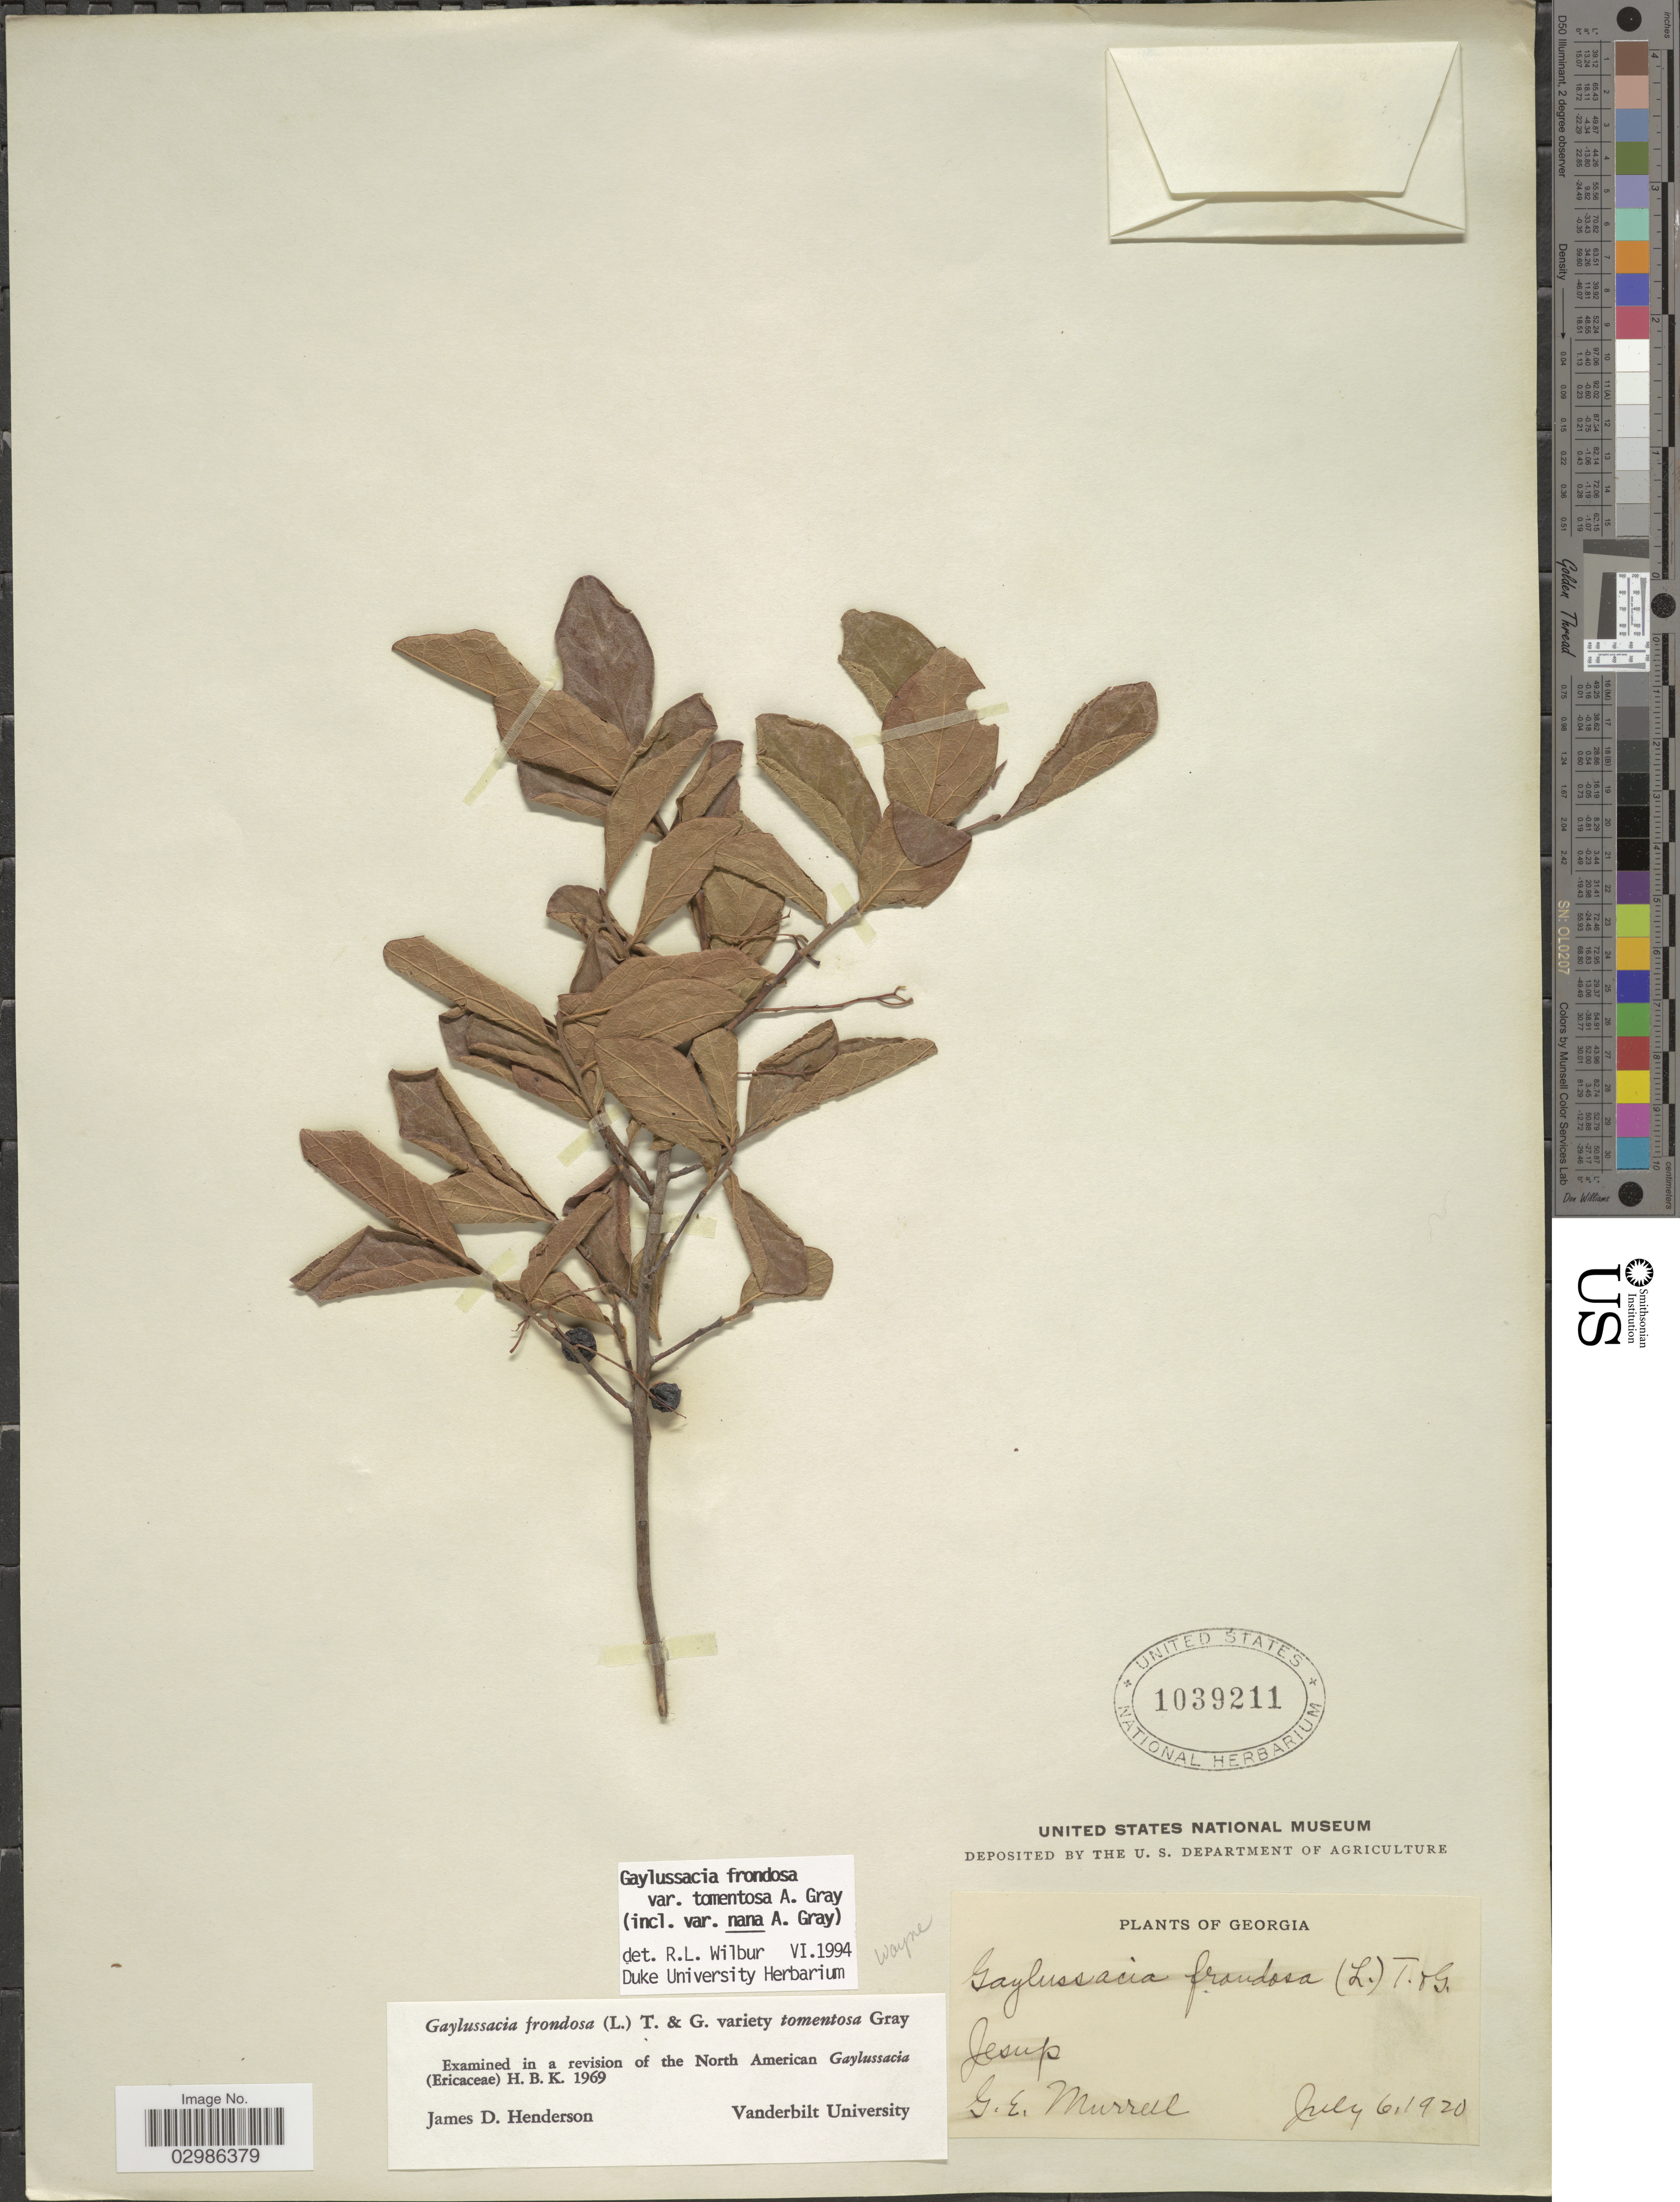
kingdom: Plantae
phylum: Tracheophyta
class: Magnoliopsida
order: Ericales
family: Ericaceae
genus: Gaylussacia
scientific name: Gaylussacia frondosa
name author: (L.) Torr. & A. Gray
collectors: G. Murrell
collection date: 1920-07-06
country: United States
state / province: Georgia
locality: Wayne, Jesup.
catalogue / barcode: US 1039211